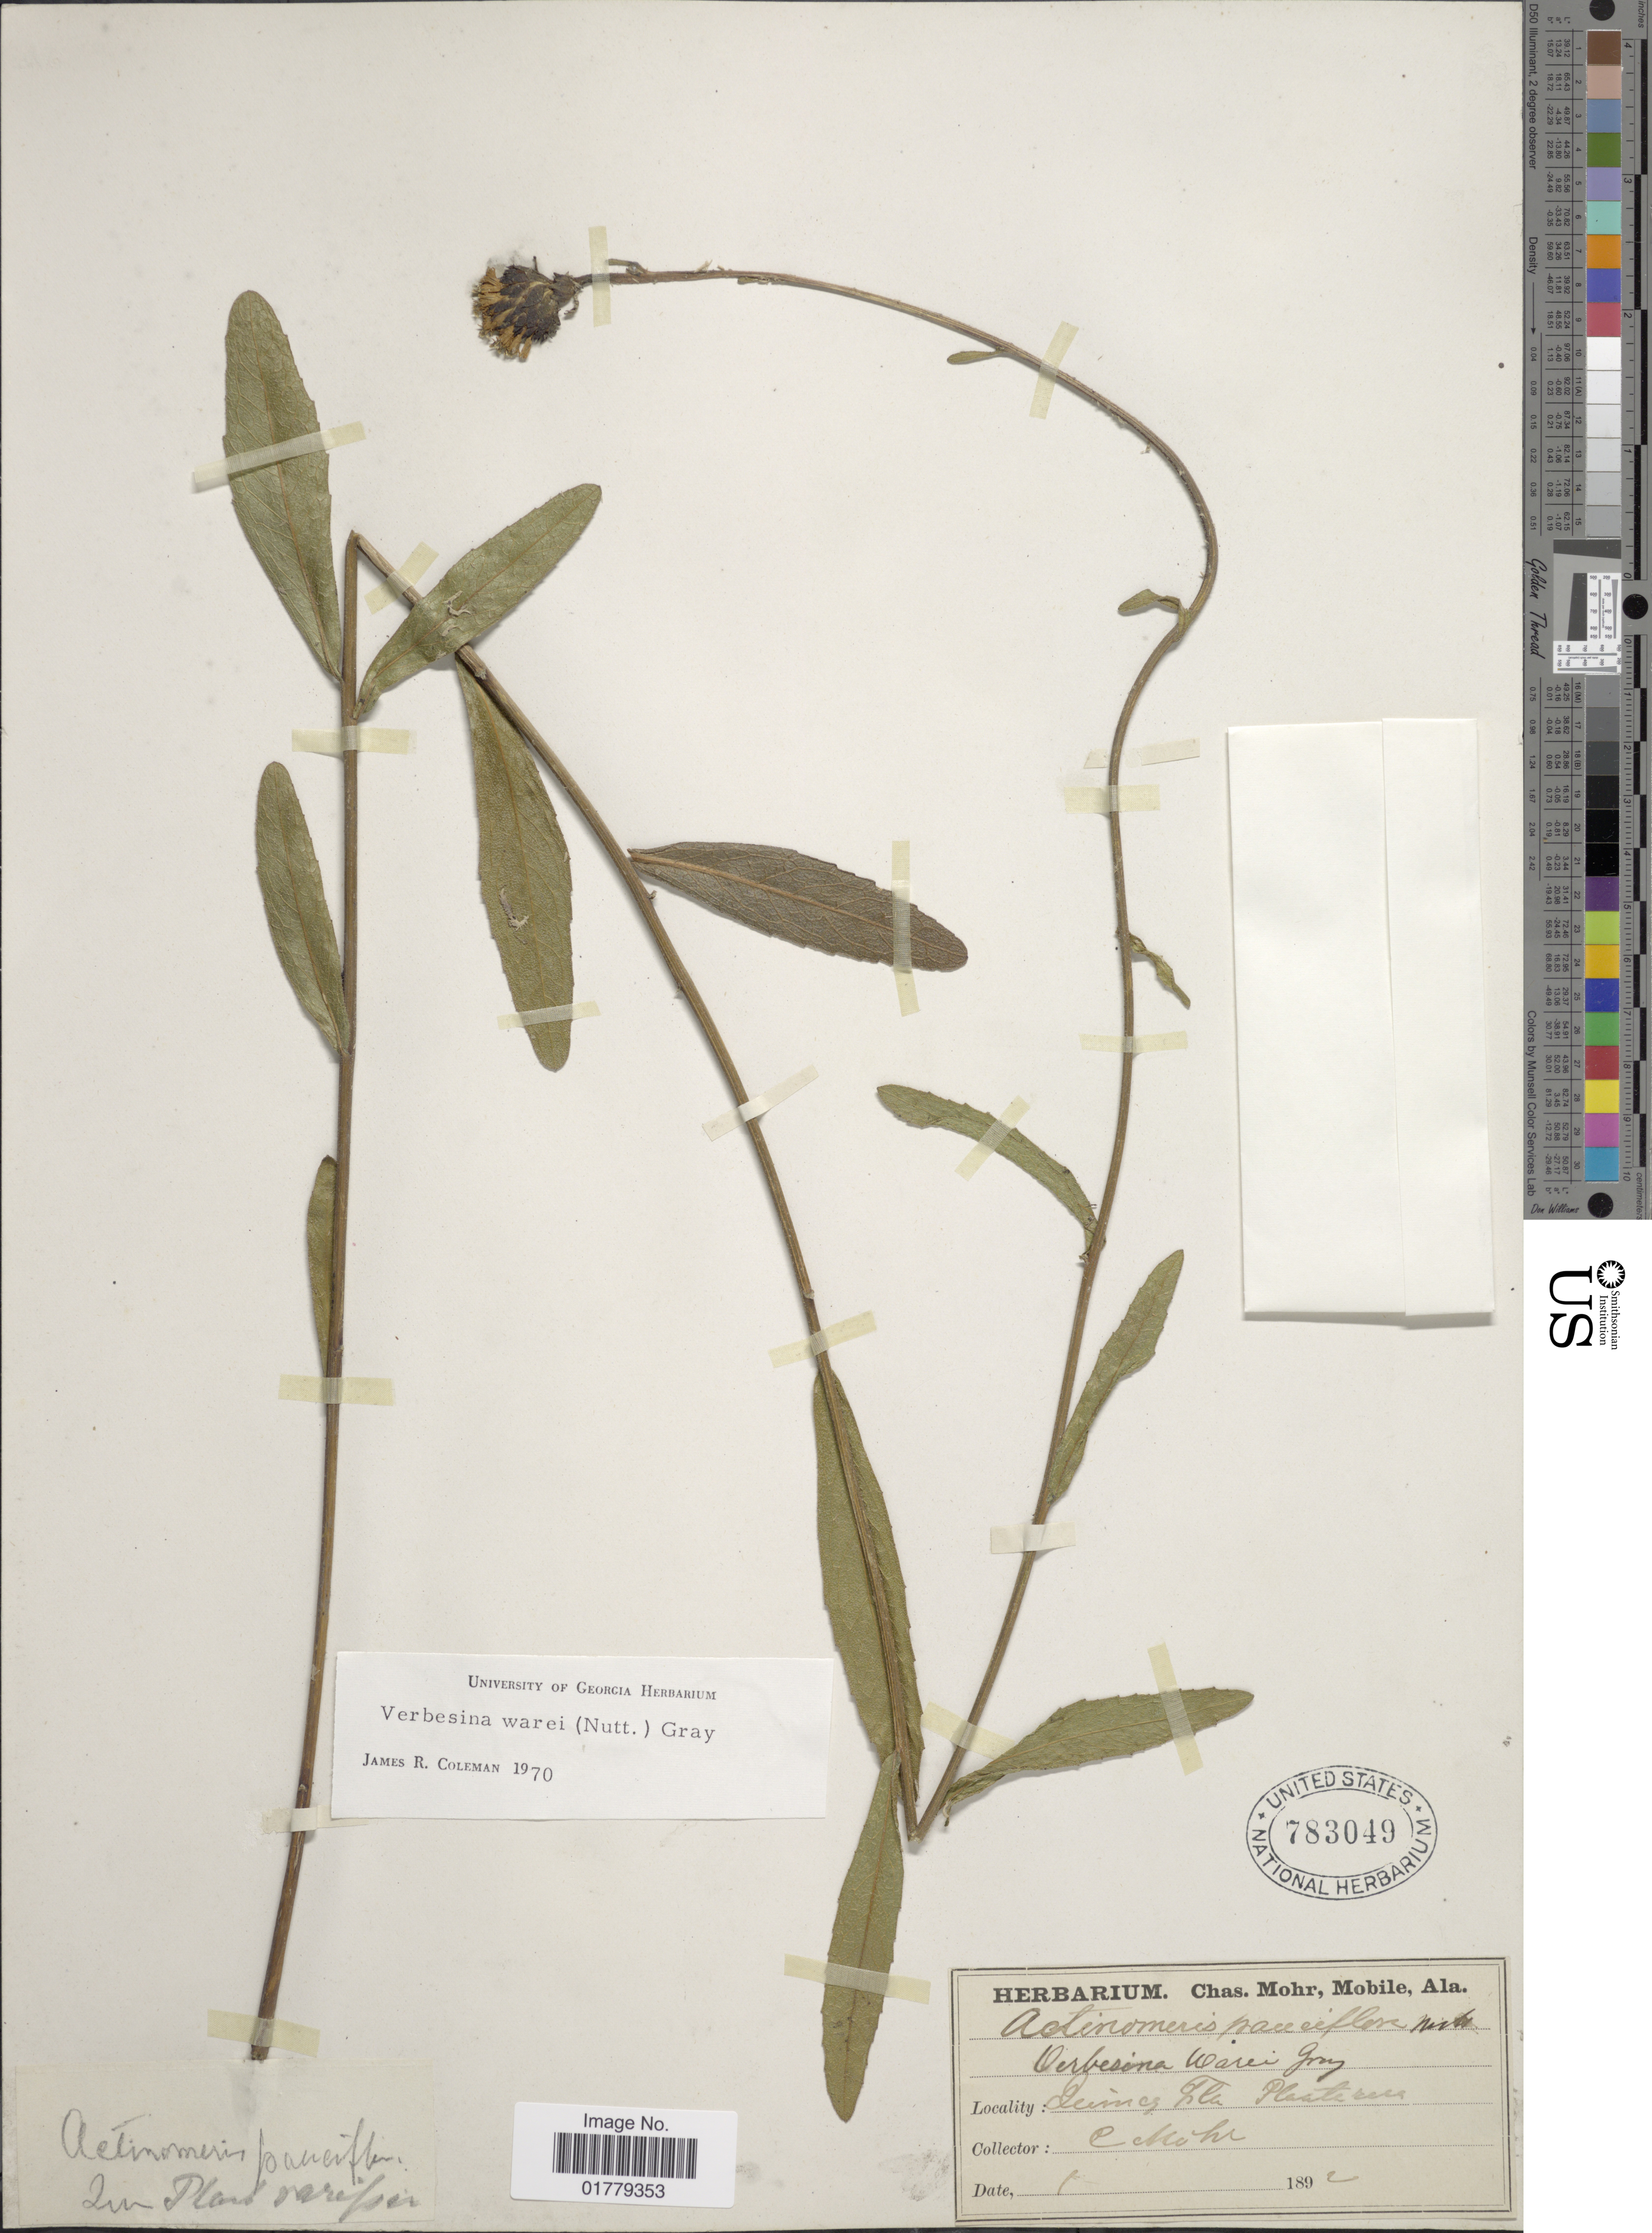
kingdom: Plantae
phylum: Tracheophyta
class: Magnoliopsida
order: Asterales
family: Asteraceae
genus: Verbesina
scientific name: Verbesina warei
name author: (Nutt.) A. Gray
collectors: C. T. Mohr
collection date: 1892-01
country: United States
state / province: Florida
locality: Quincy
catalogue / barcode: US 783049